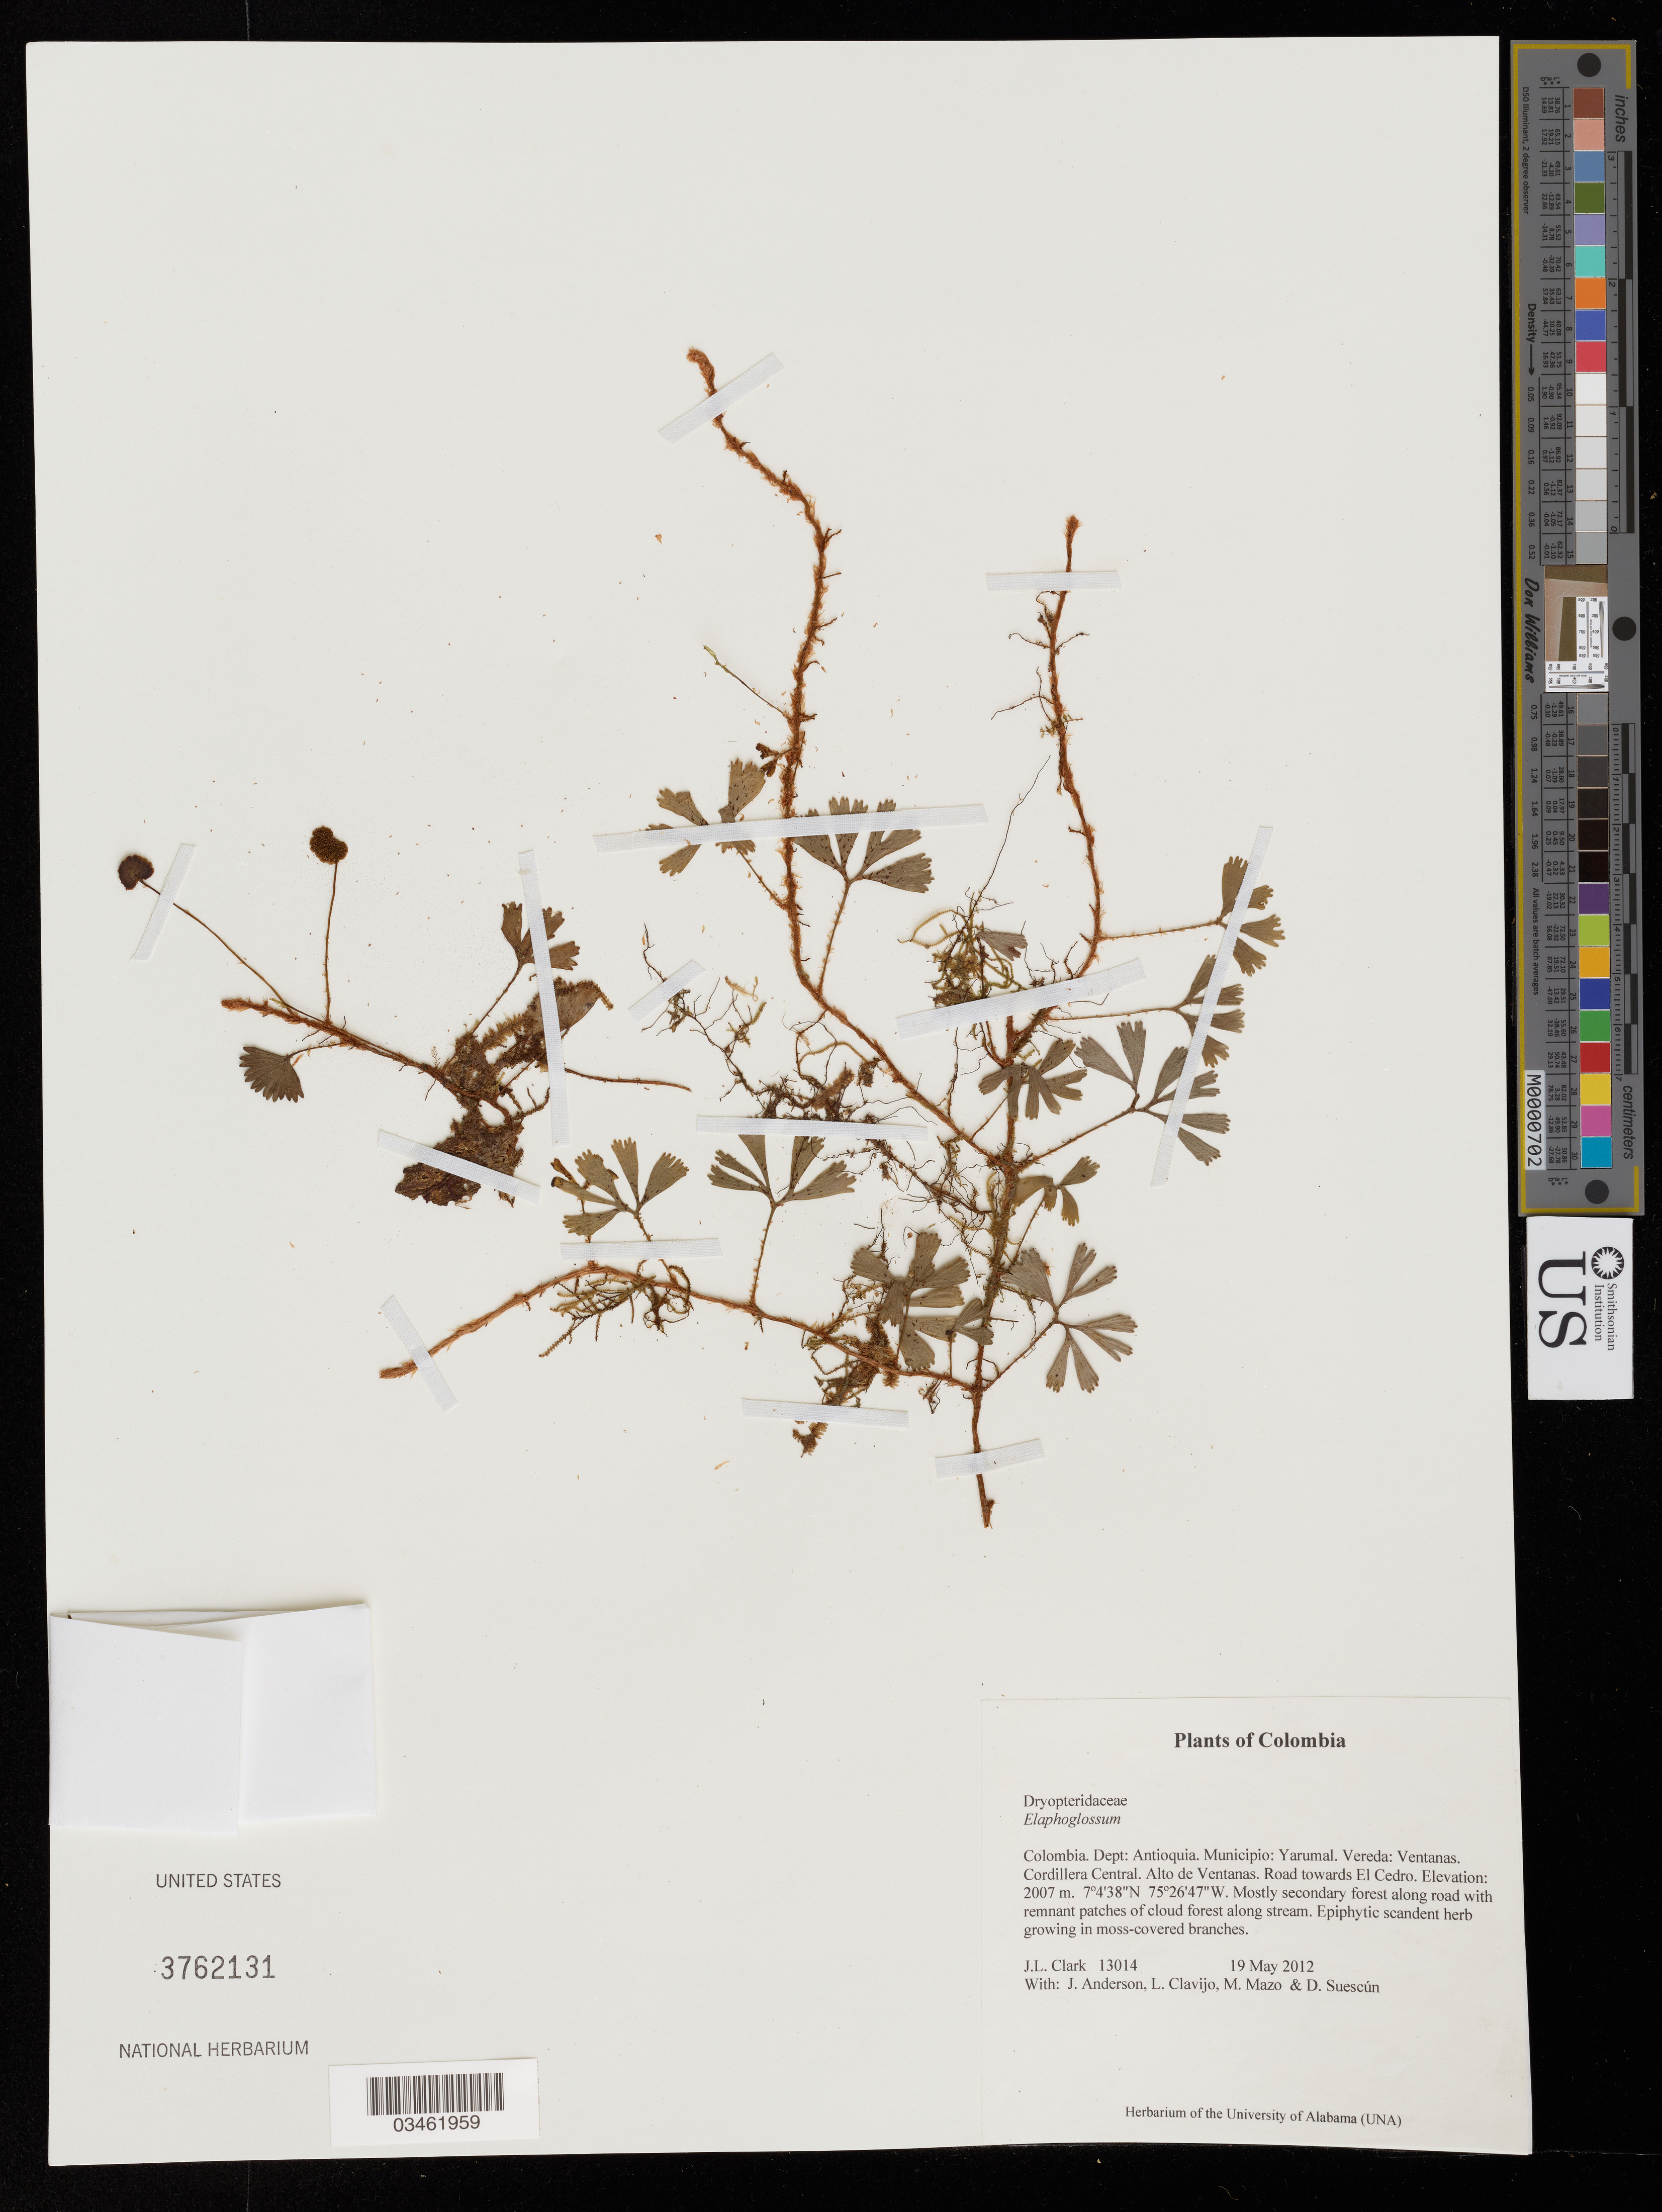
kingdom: Plantae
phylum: Tracheophyta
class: Polypodiopsida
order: Polypodiales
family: Dryopteridaceae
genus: Elaphoglossum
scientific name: Elaphoglossum peltatum f. flabellatum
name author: (Humb. & Bonpl. ex Willd.) Mickel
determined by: Martinez-Becerril, Ana G.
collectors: J. L. Clark, J. Anderson, L. Clavijo, M. Mazo & D. Suescún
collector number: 13014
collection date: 2012-05-19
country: Colombia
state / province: Antioquia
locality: Dept: Antioquia. Municipio: Yarumal. Vereda: Ventanas. Cordillera Central. Alto de Ventanas. Road towards El Cedro. Mostly secondary forest along road with remnant patches of cloud forest along stream.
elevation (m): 2007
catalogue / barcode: US 3762131